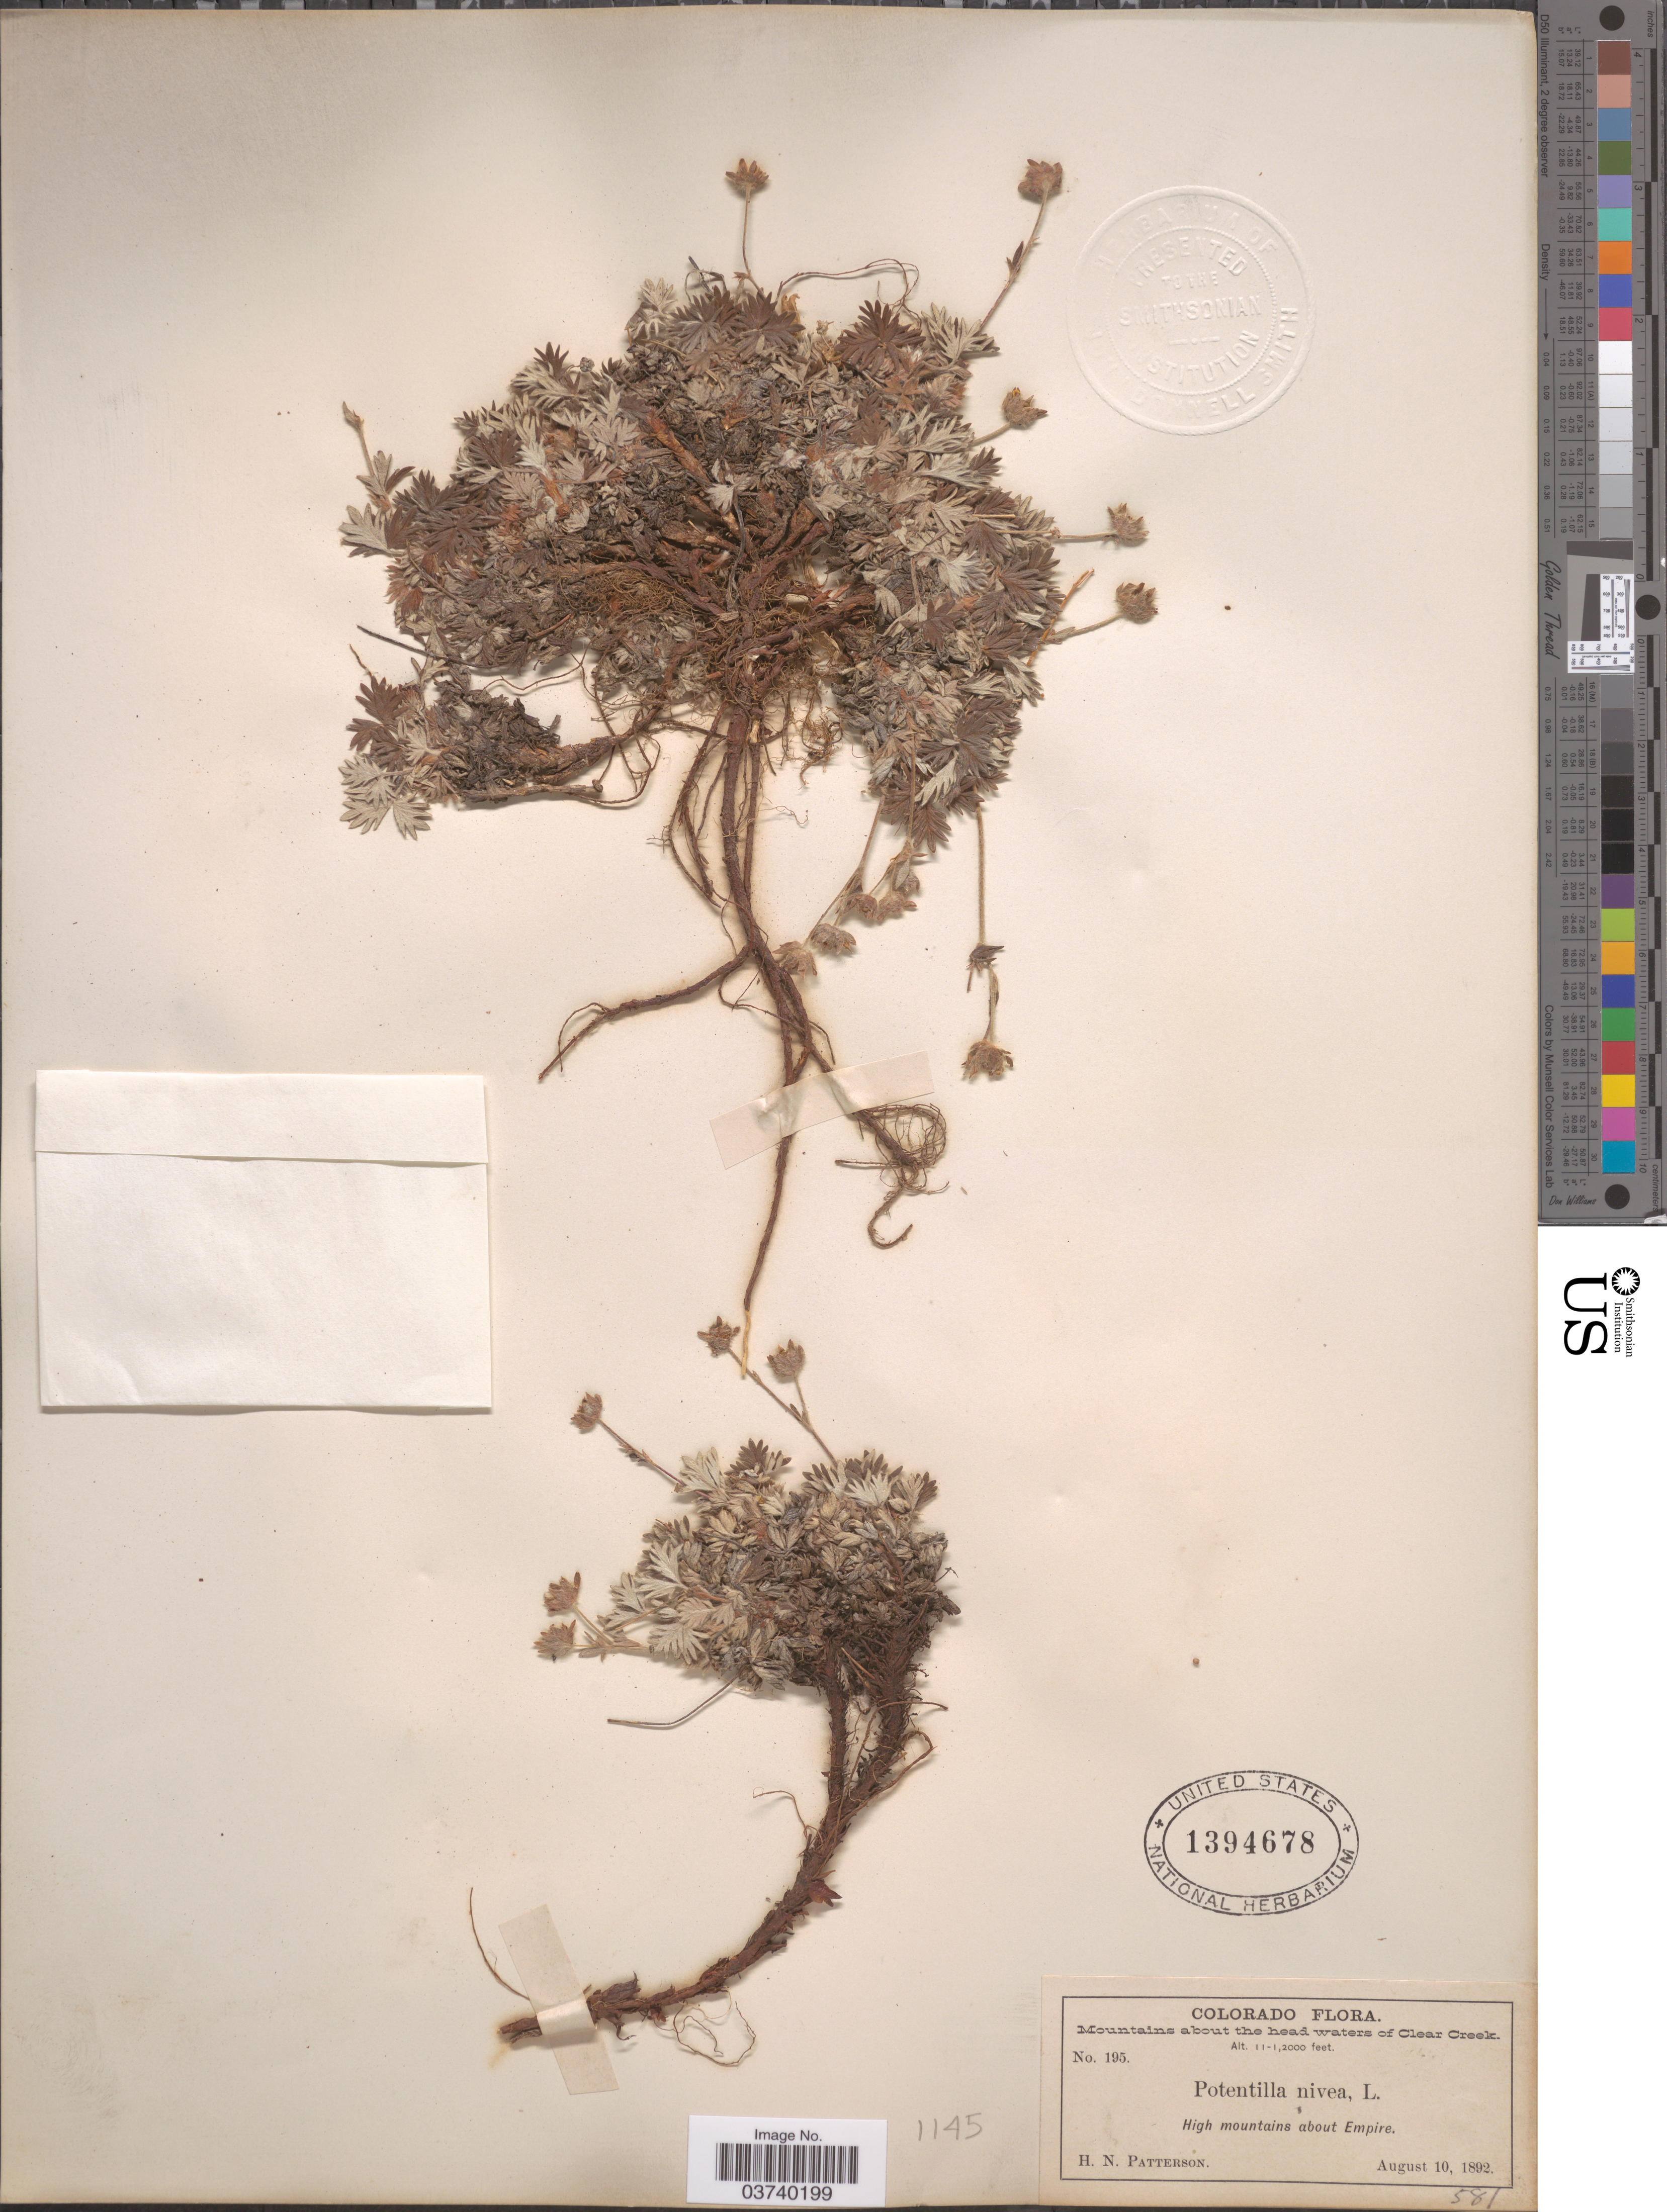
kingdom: Plantae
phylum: Tracheophyta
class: Magnoliopsida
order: Rosales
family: Rosaceae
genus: Potentilla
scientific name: Potentilla nivea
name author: L.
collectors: H. N. Patterson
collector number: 195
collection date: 1892-08-10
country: United States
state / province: Colorado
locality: Mts. about the head waters of Clear Creek. High mountains about Empire.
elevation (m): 3353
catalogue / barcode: US 1394678